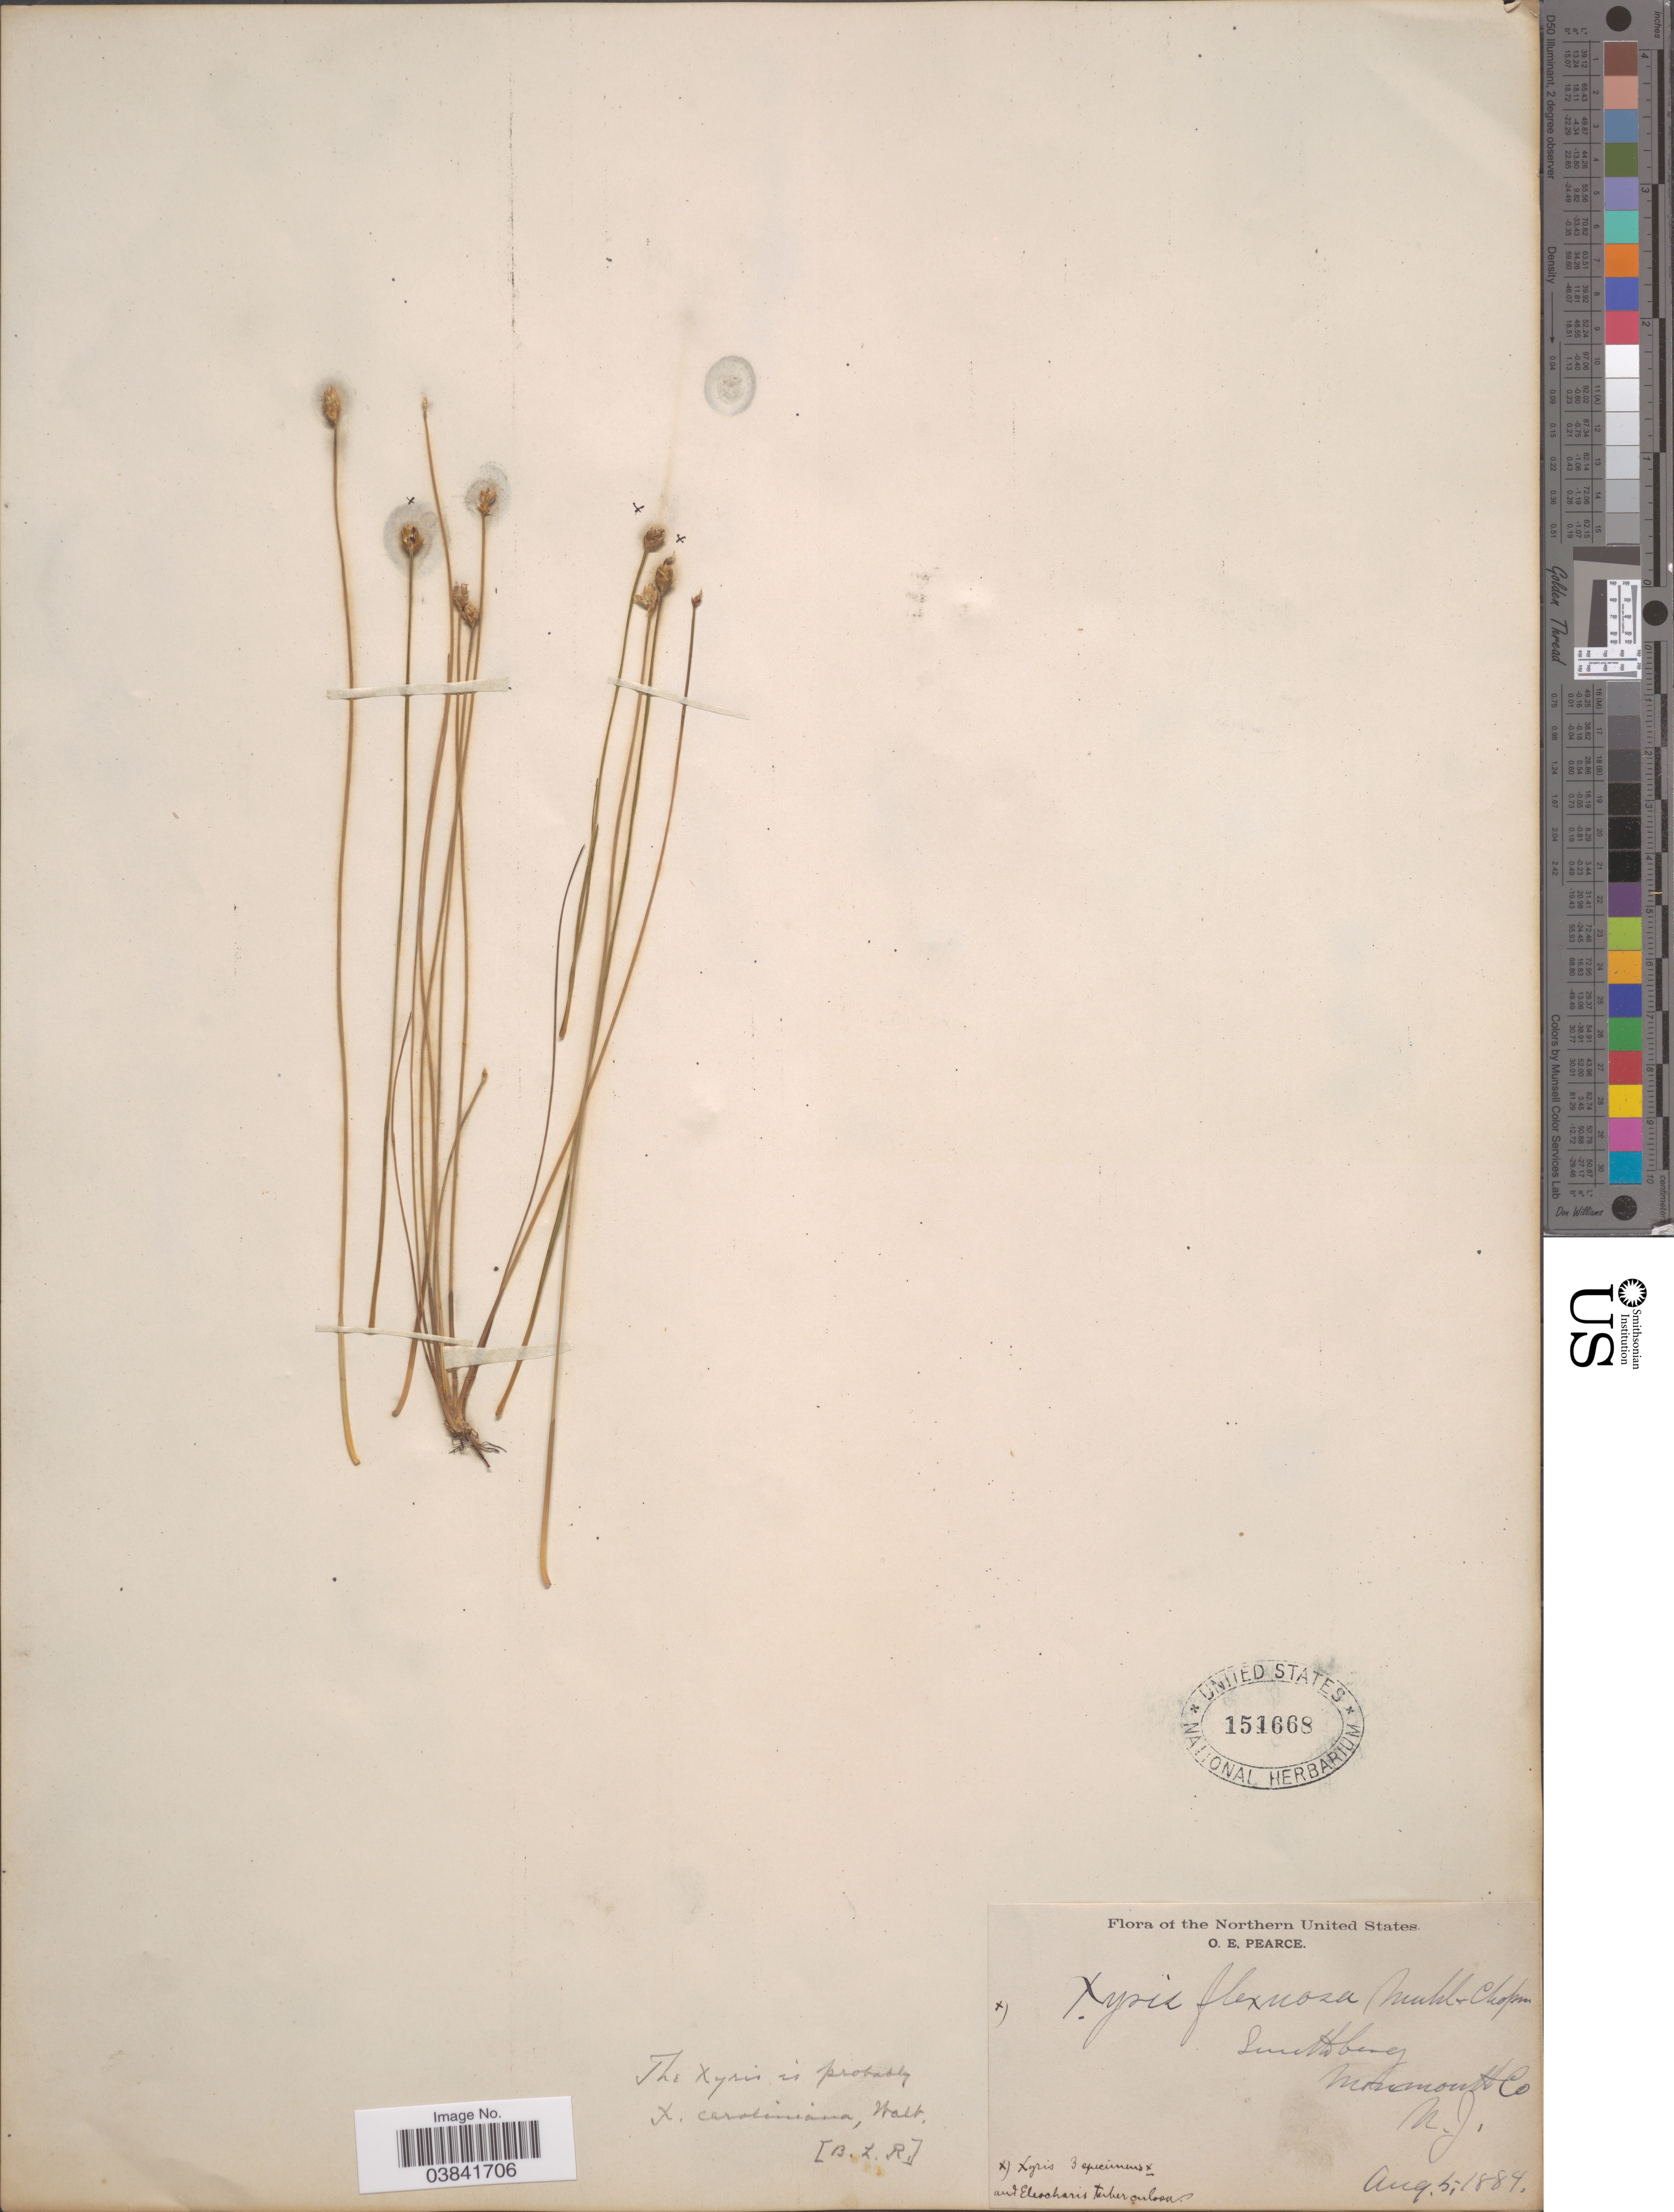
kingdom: Plantae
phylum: Tracheophyta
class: Liliopsida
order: Poales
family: Xyridaceae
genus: Xyris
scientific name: Xyris difformis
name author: Chapm.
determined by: Strong, Mark T., (BOT), Smithsonian Institution - National Museum of Natural History (UNITED STATES)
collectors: O. E. Pearce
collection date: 1884-08-05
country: United States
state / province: New Jersey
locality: The Northern United States. Smithburg. Monmouth Co.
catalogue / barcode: US 151668